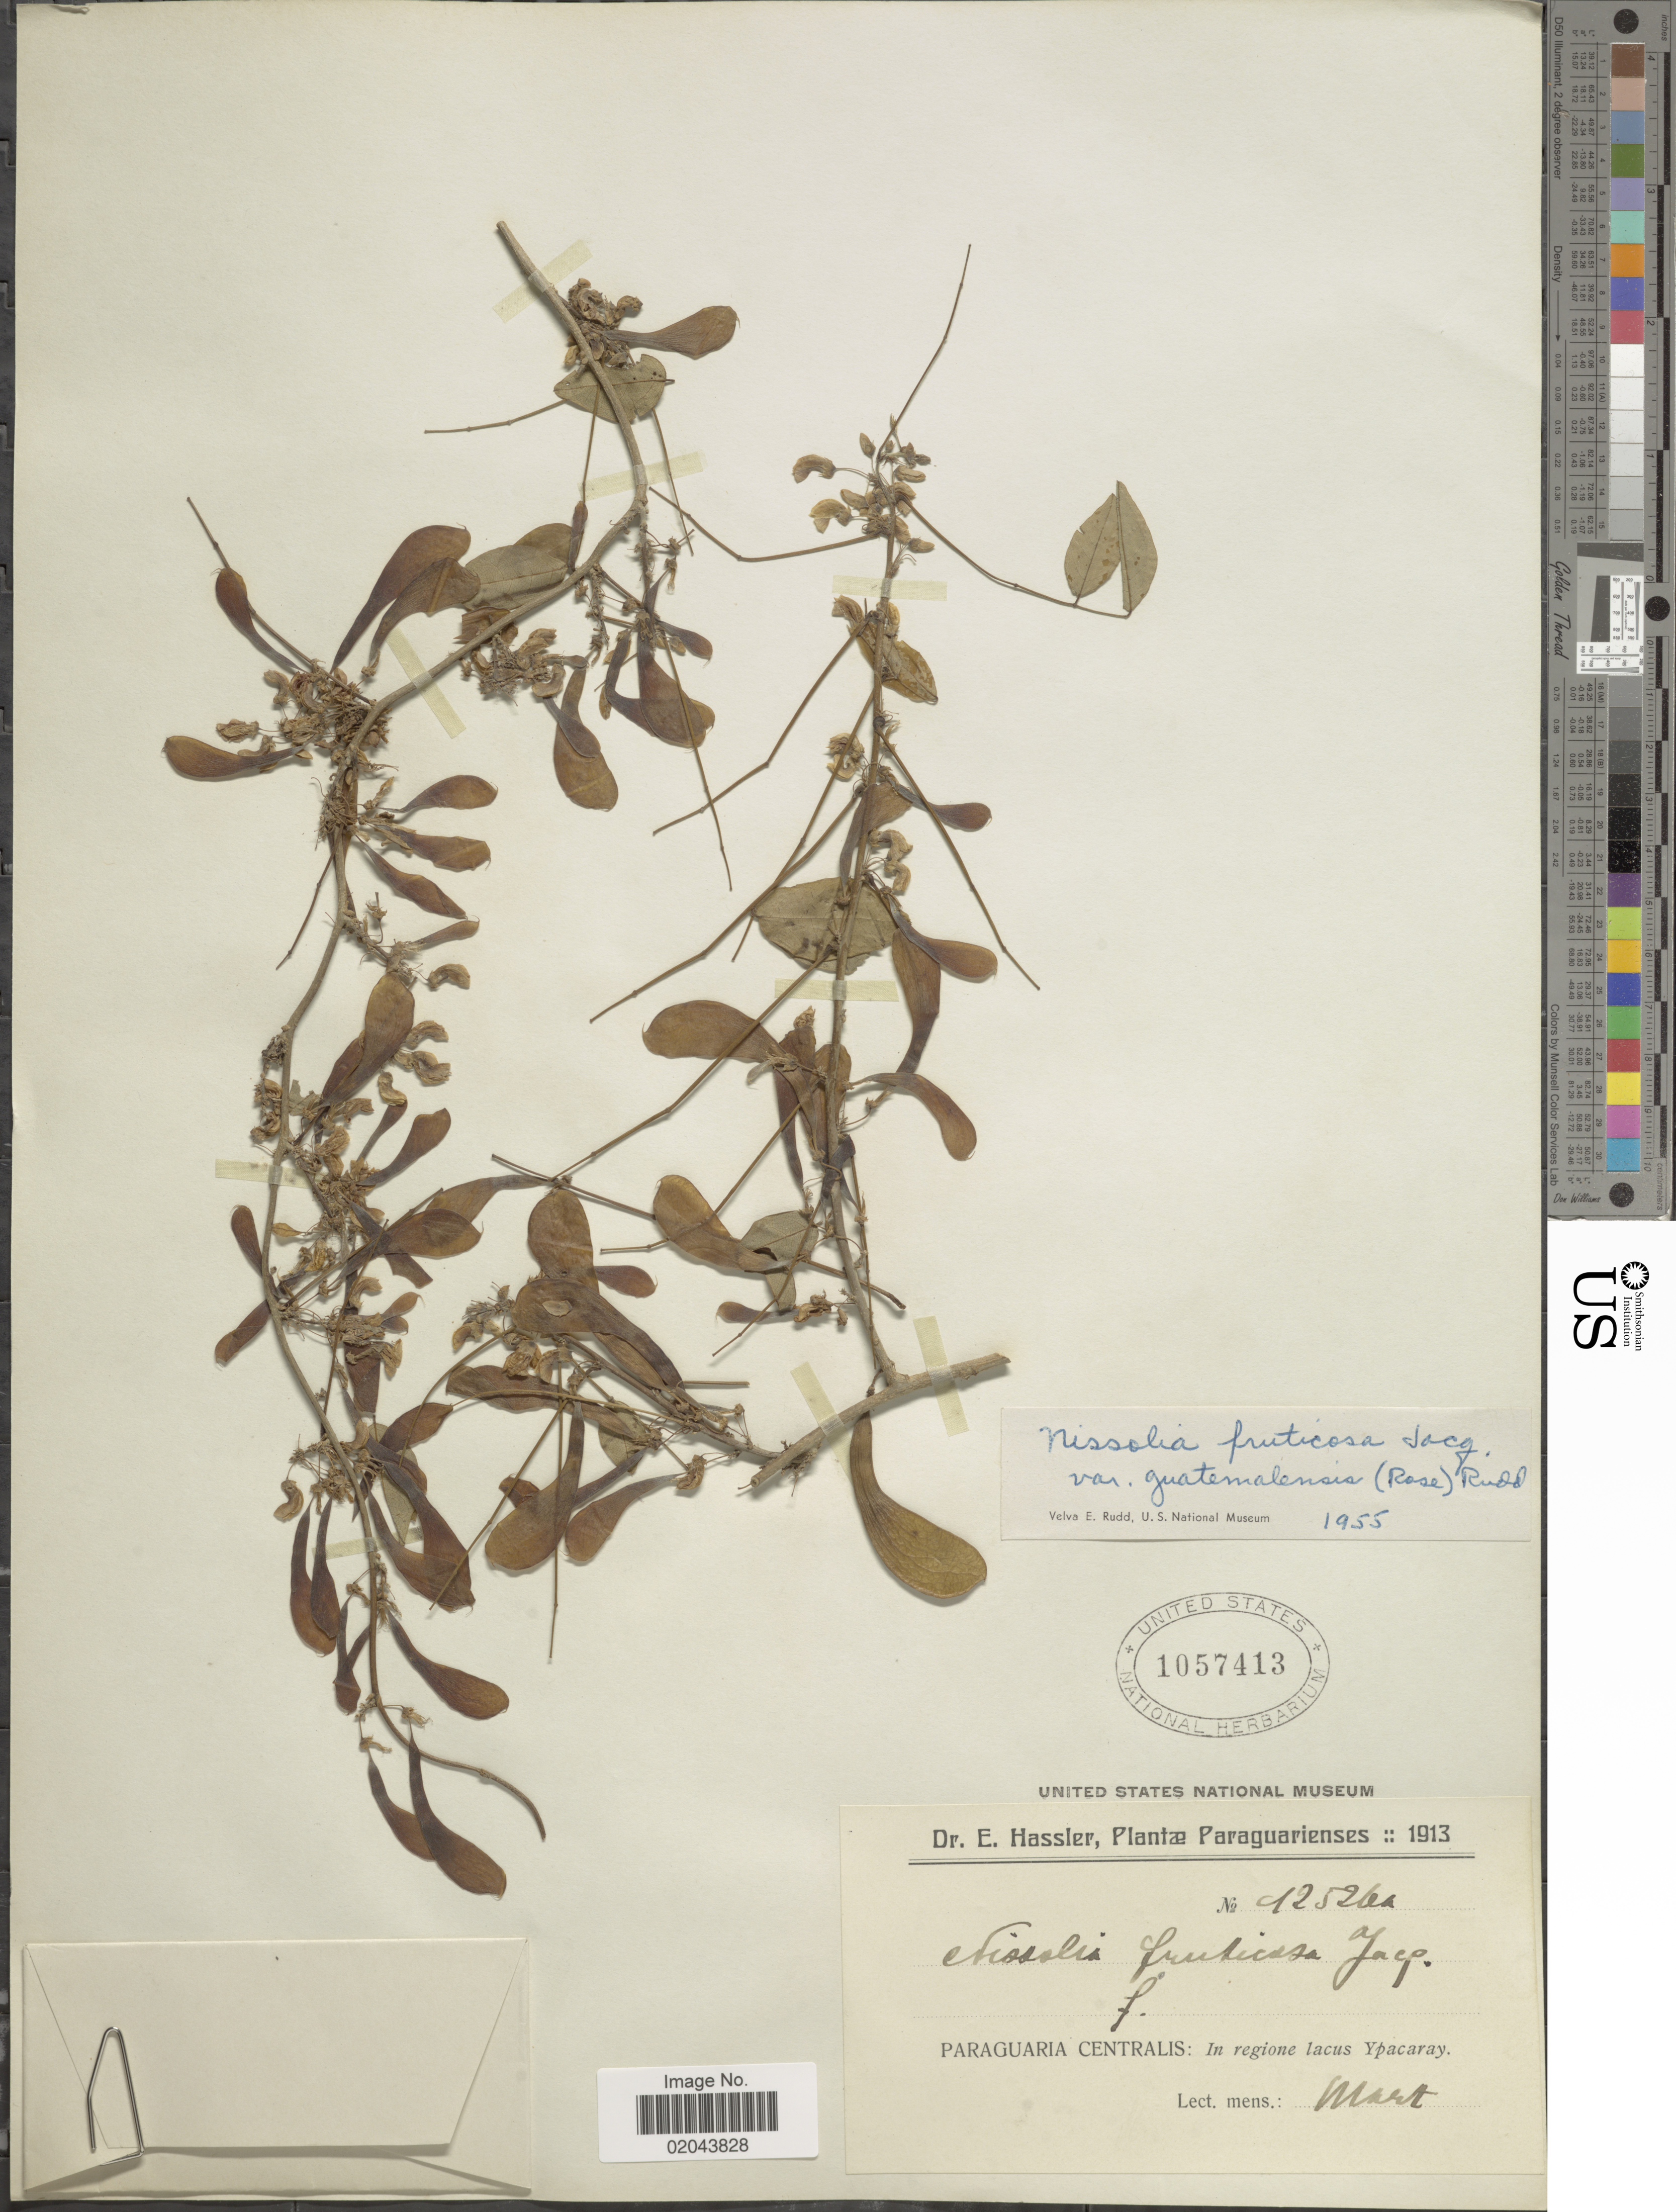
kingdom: Plantae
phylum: Tracheophyta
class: Magnoliopsida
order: Fabales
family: Fabaceae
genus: Nissolia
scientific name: Nissolia fruticosa var. guatemalensis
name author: (Rose) Rudd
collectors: E. Hassler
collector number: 12526a*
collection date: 1913-03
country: Paraguay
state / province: Central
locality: Paraguarienses, Paraguaria centralis: in regione lacus Ypacaray.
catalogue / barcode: US 1057413